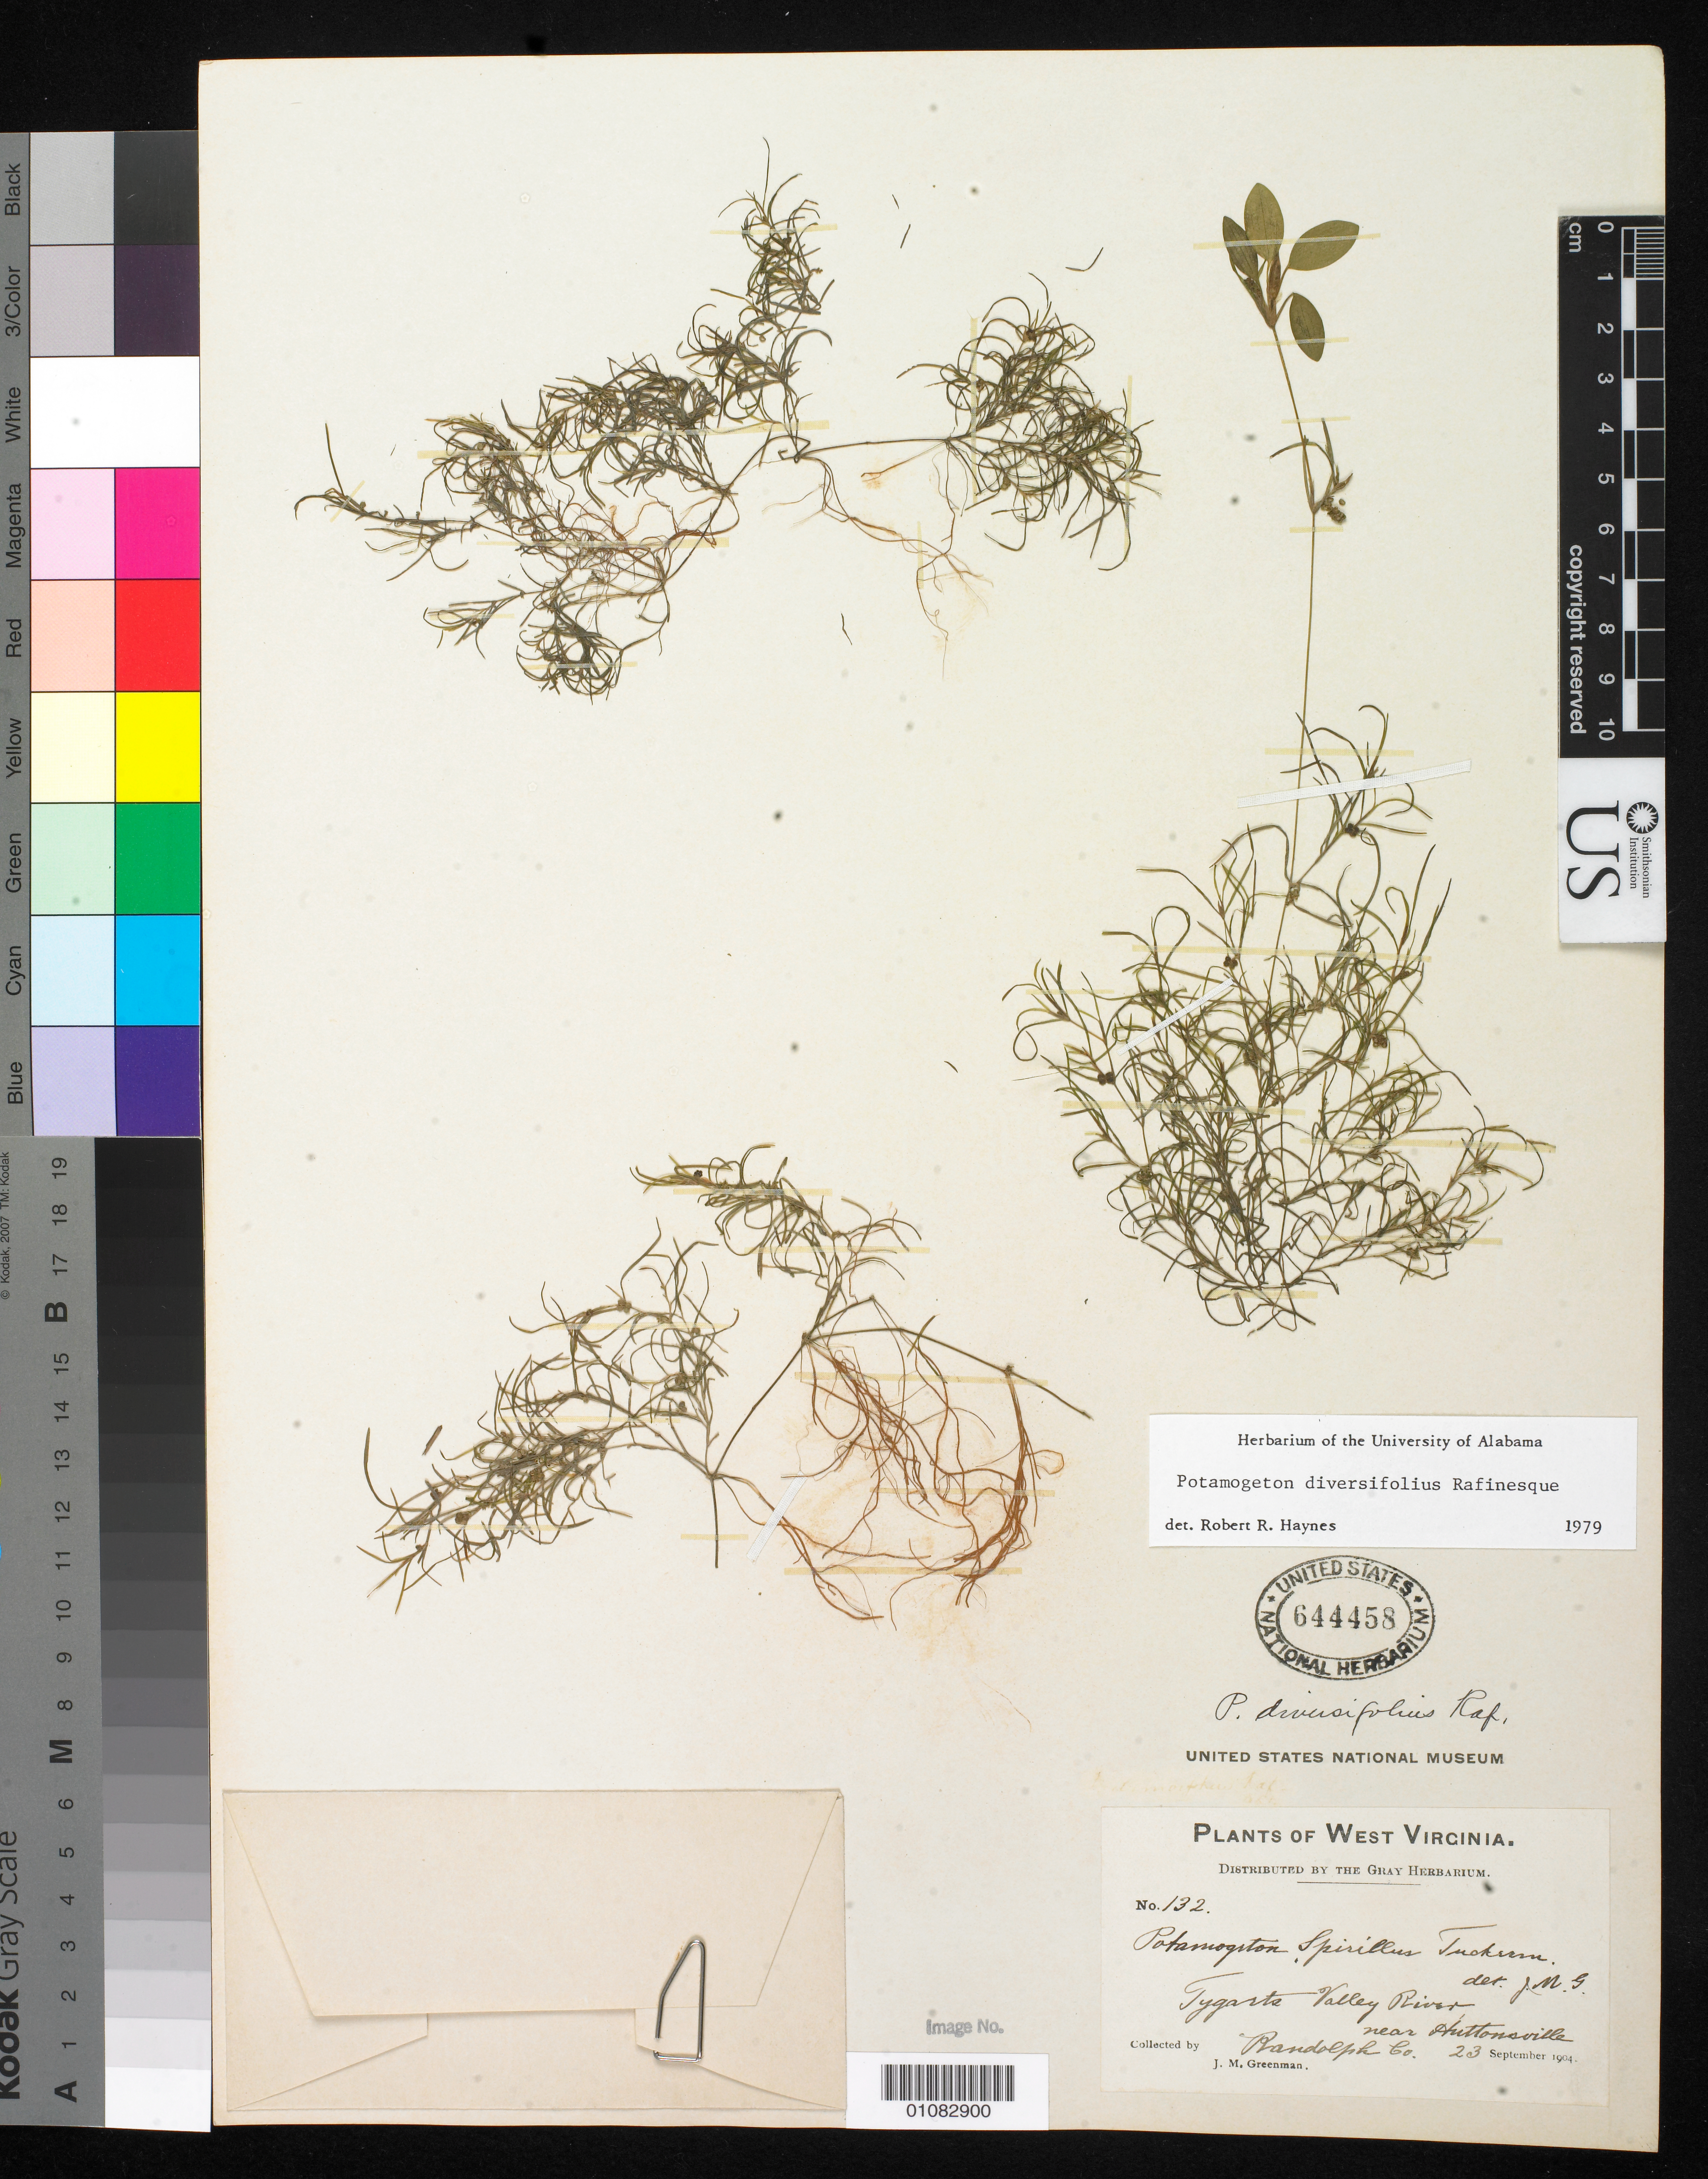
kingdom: Plantae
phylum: Tracheophyta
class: Liliopsida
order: Alismatales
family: Potamogetonaceae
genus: Potamogeton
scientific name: Potamogeton diversifolius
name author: Raf.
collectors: J. M. Greenman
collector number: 132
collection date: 1904-09-23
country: United States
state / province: West Virginia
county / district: Randolph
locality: near Huttonsville, Tygart Valley River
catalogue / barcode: US 644458